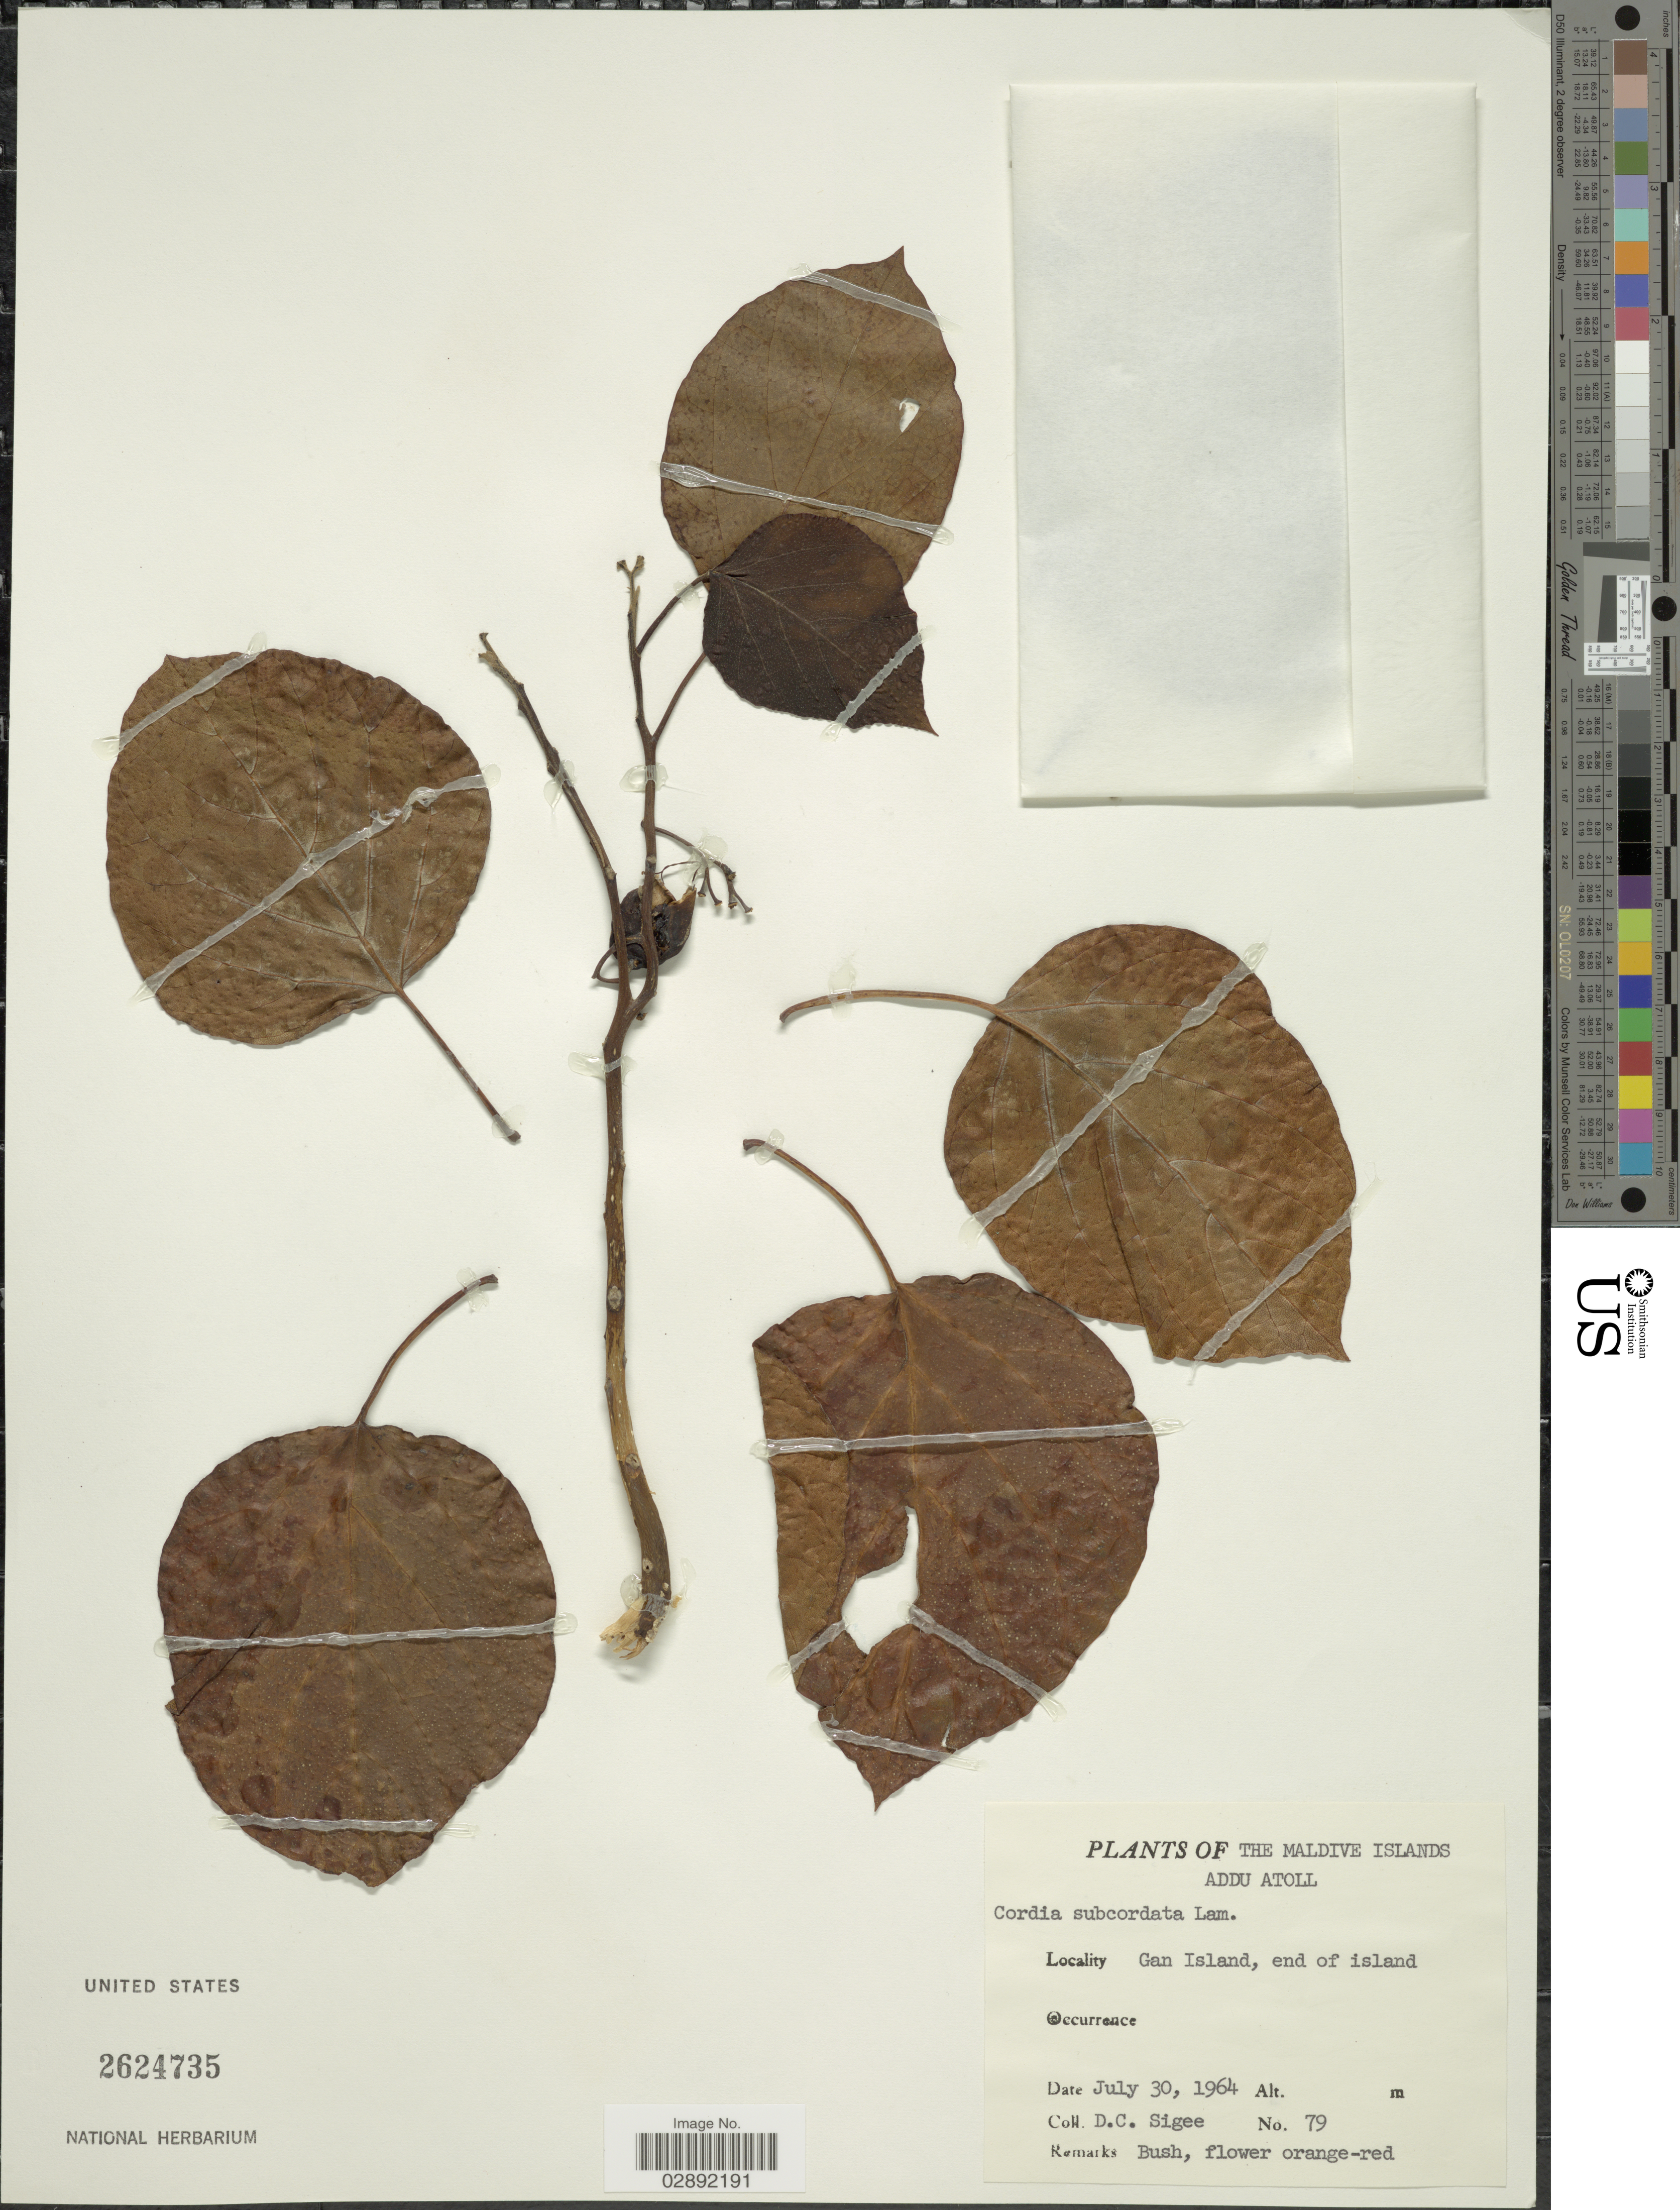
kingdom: Plantae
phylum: Tracheophyta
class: Magnoliopsida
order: Boraginales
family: Cordiaceae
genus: Cordia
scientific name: Cordia subcordata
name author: Lam.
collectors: D. C. Sigee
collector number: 79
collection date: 1964-07-30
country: Maldive Islands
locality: Addu Atoll. Gan Island, end of island.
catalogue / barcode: US 2624735